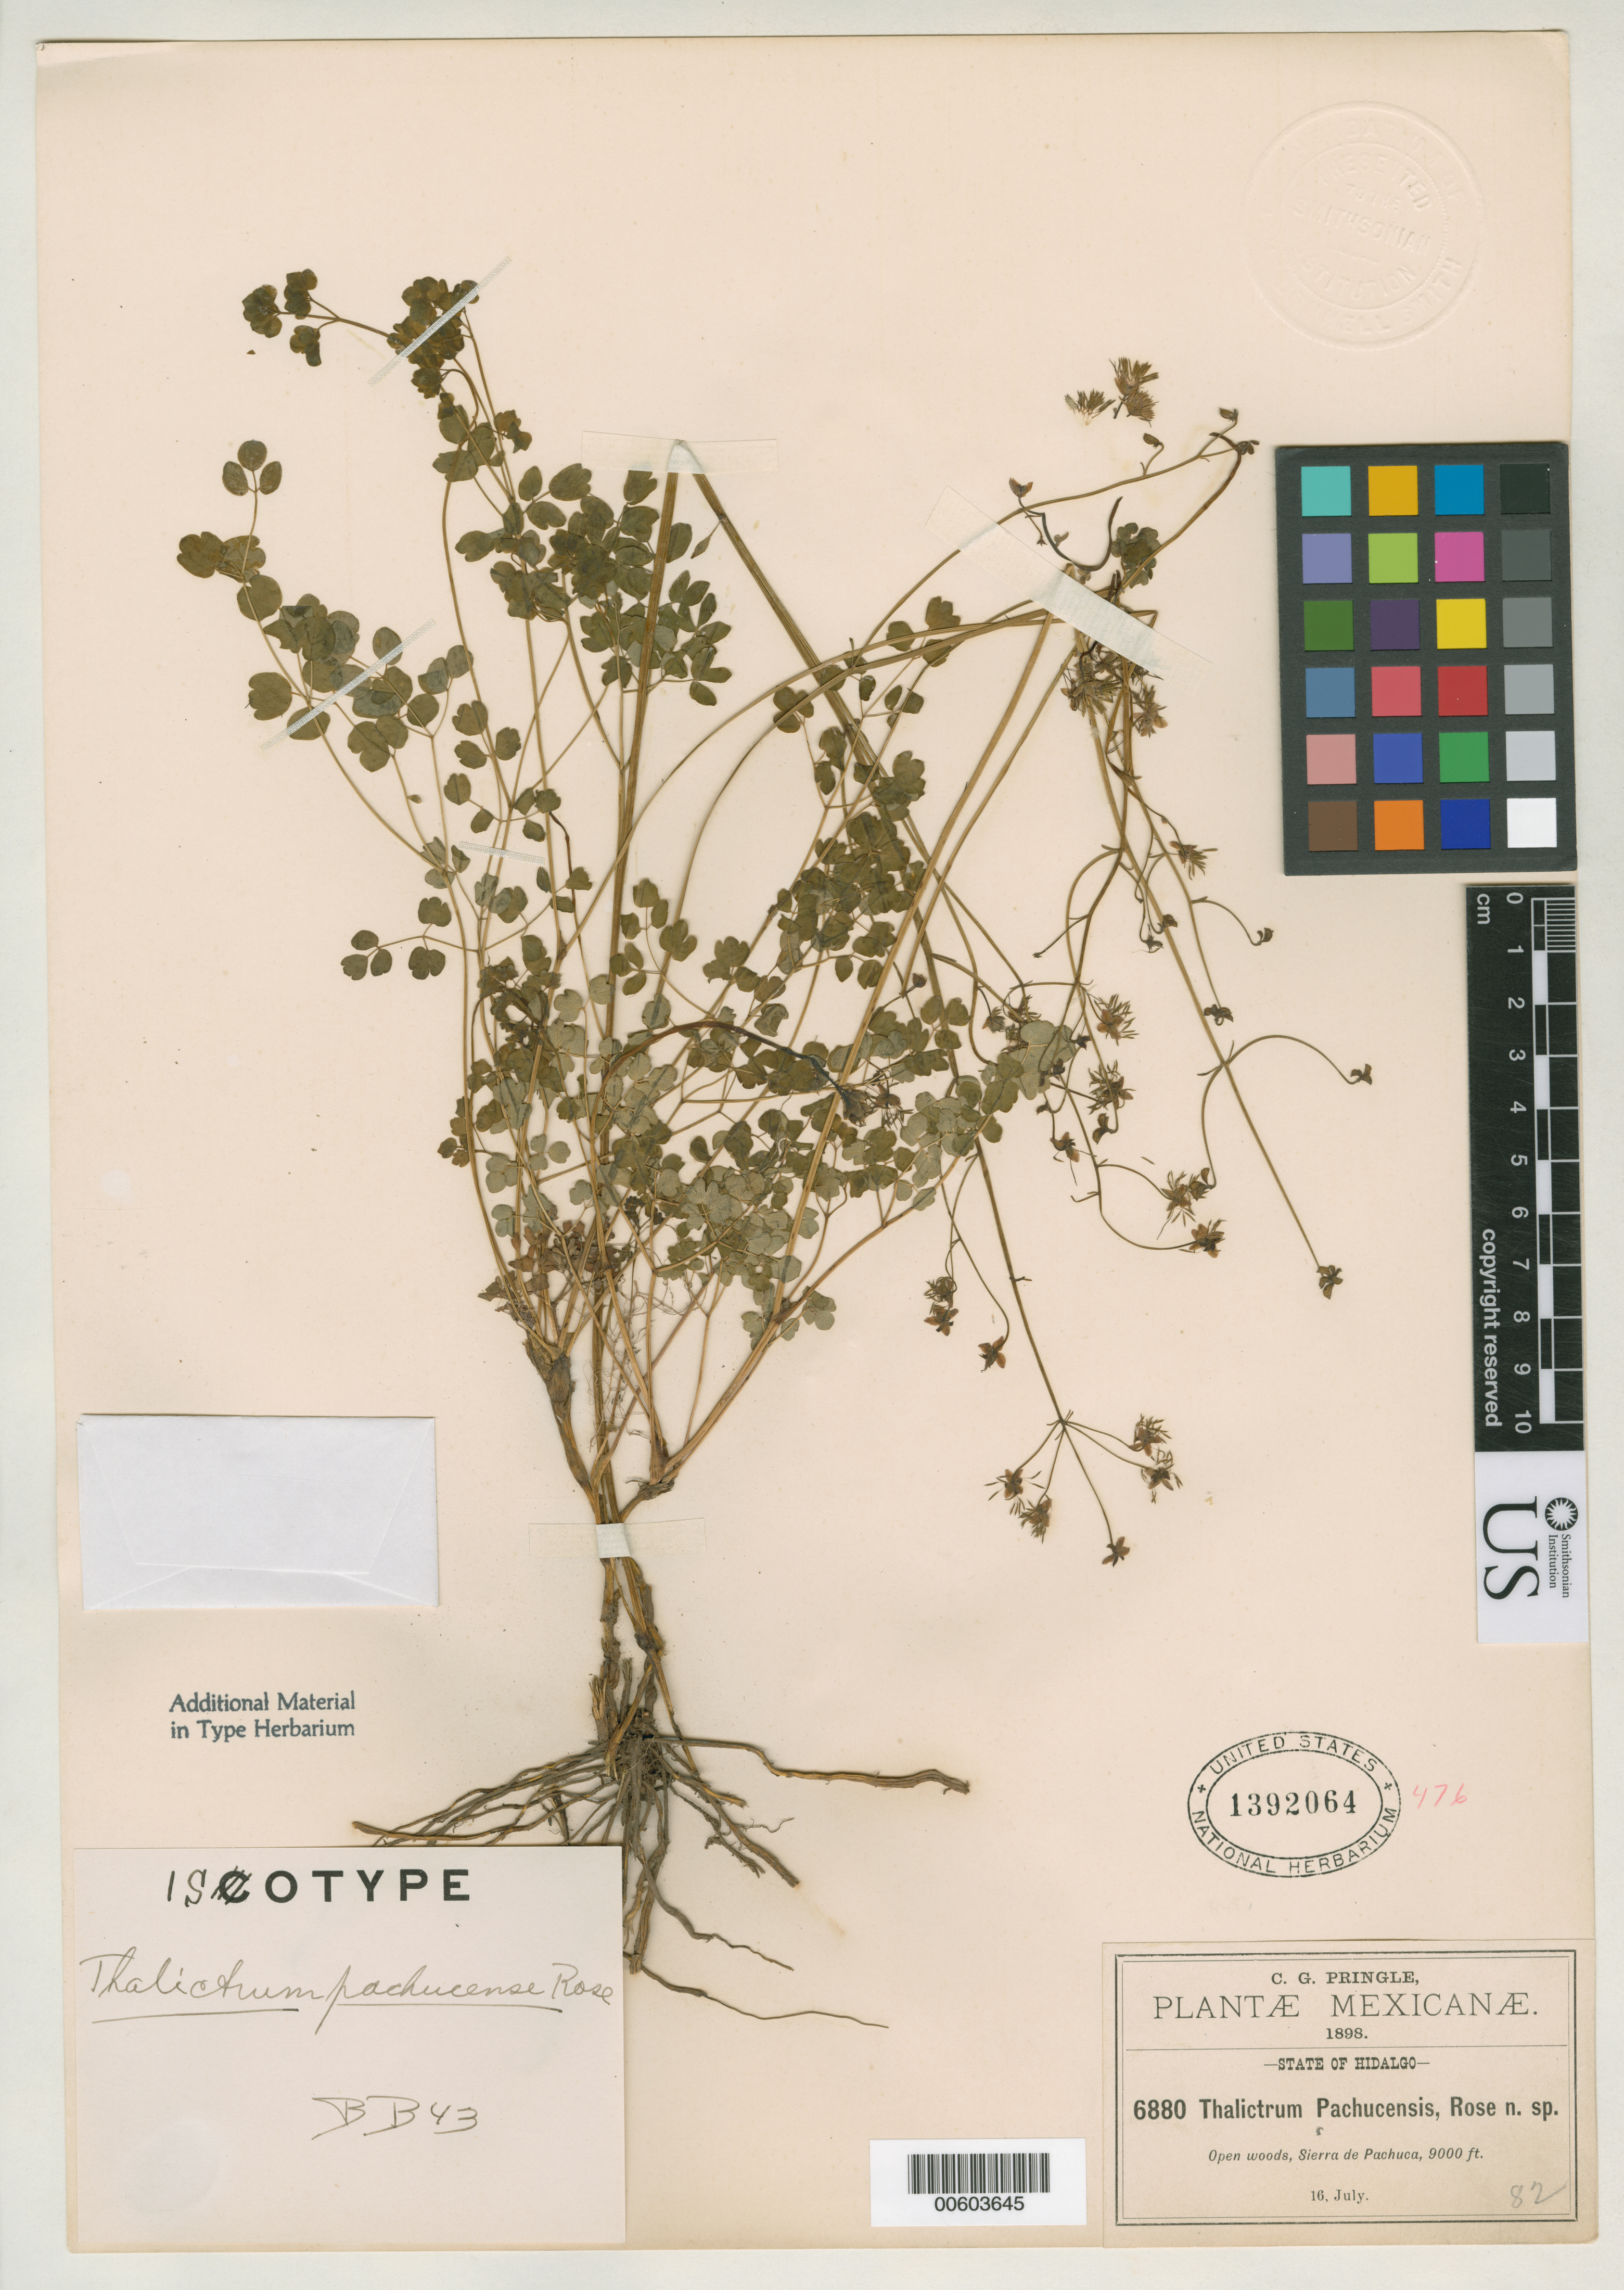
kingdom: Plantae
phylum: Tracheophyta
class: Magnoliopsida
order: Ranunculales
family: Ranunculaceae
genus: Thalictrum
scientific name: Thalictrum pachucense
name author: Rose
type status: Isotype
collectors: C. G. Pringle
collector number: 6880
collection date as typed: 16 Jul 1898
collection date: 1898-07-16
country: Mexico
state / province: Hidalgo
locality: Sierra de Pachuca.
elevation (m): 2743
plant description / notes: Specimen ex herb. John Donnell Smith.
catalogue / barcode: US 1392064